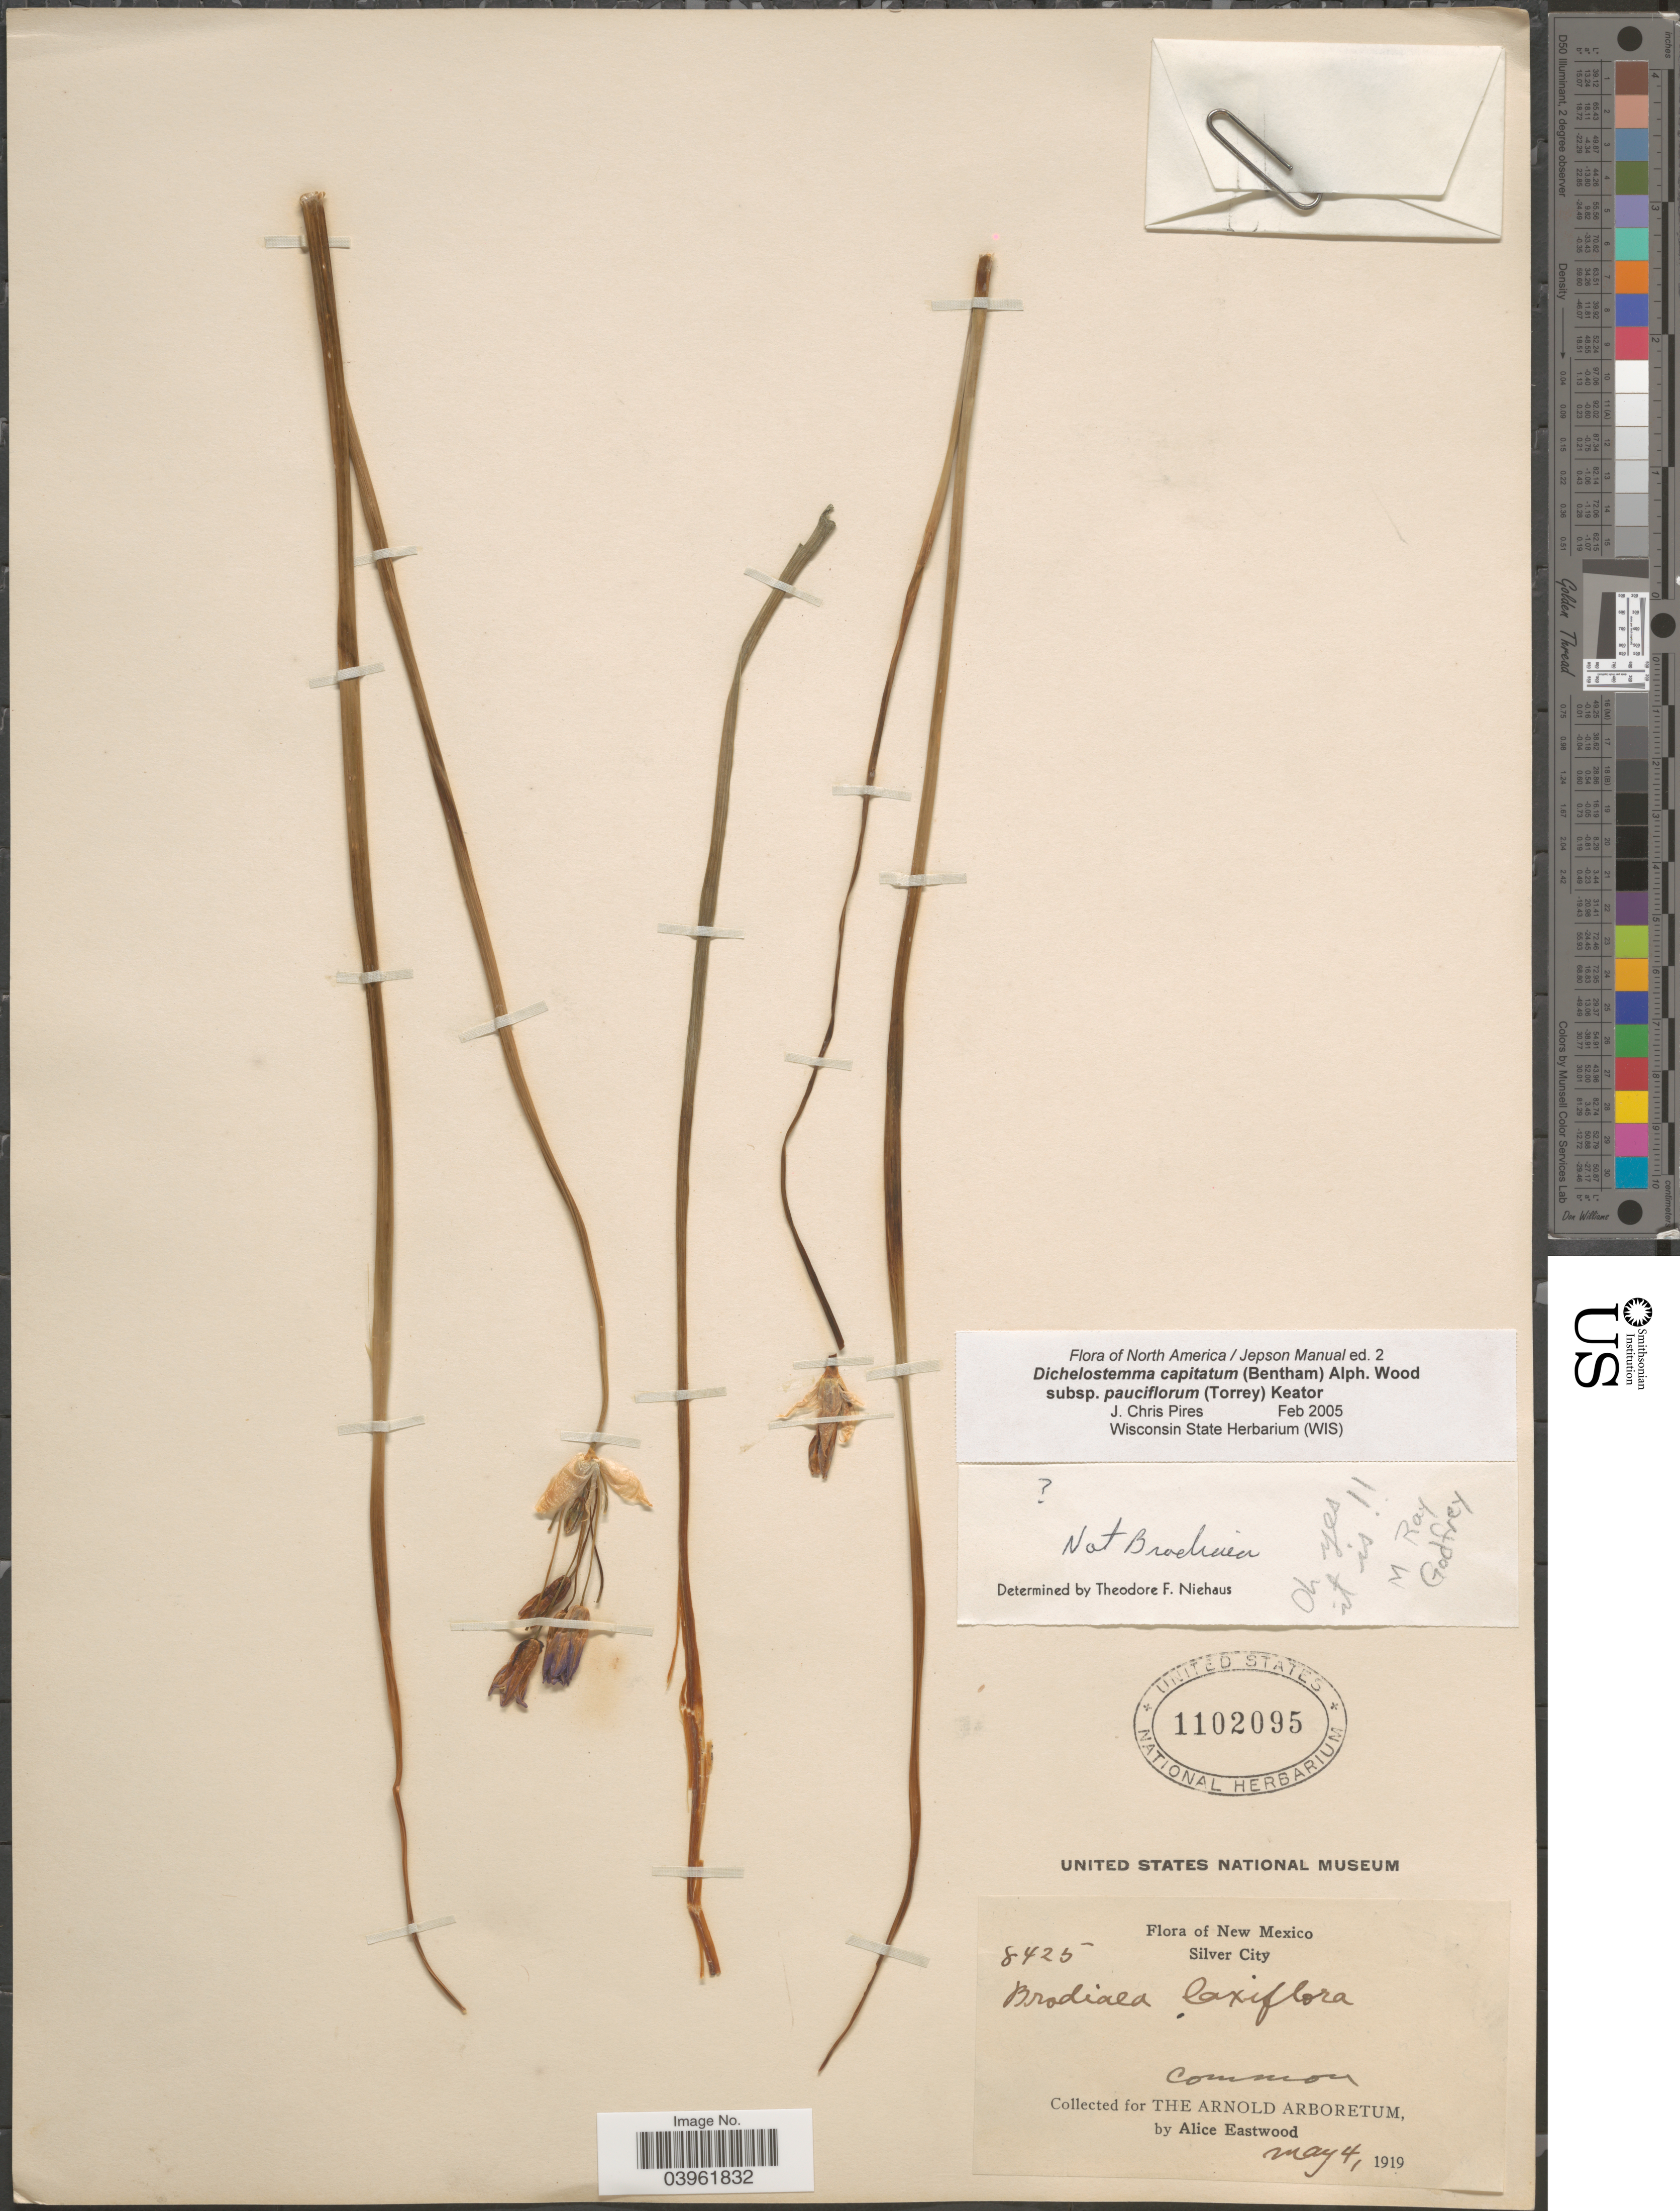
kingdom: Plantae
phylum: Tracheophyta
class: Liliopsida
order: Asparagales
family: Asparagaceae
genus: Dichelostemma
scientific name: Dichelostemma capitatum subsp. pauciflorum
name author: (Torr.) Keator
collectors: A. Eastwood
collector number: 8425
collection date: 1919-05-04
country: United States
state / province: New Mexico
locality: Silver City.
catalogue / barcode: US 1102095